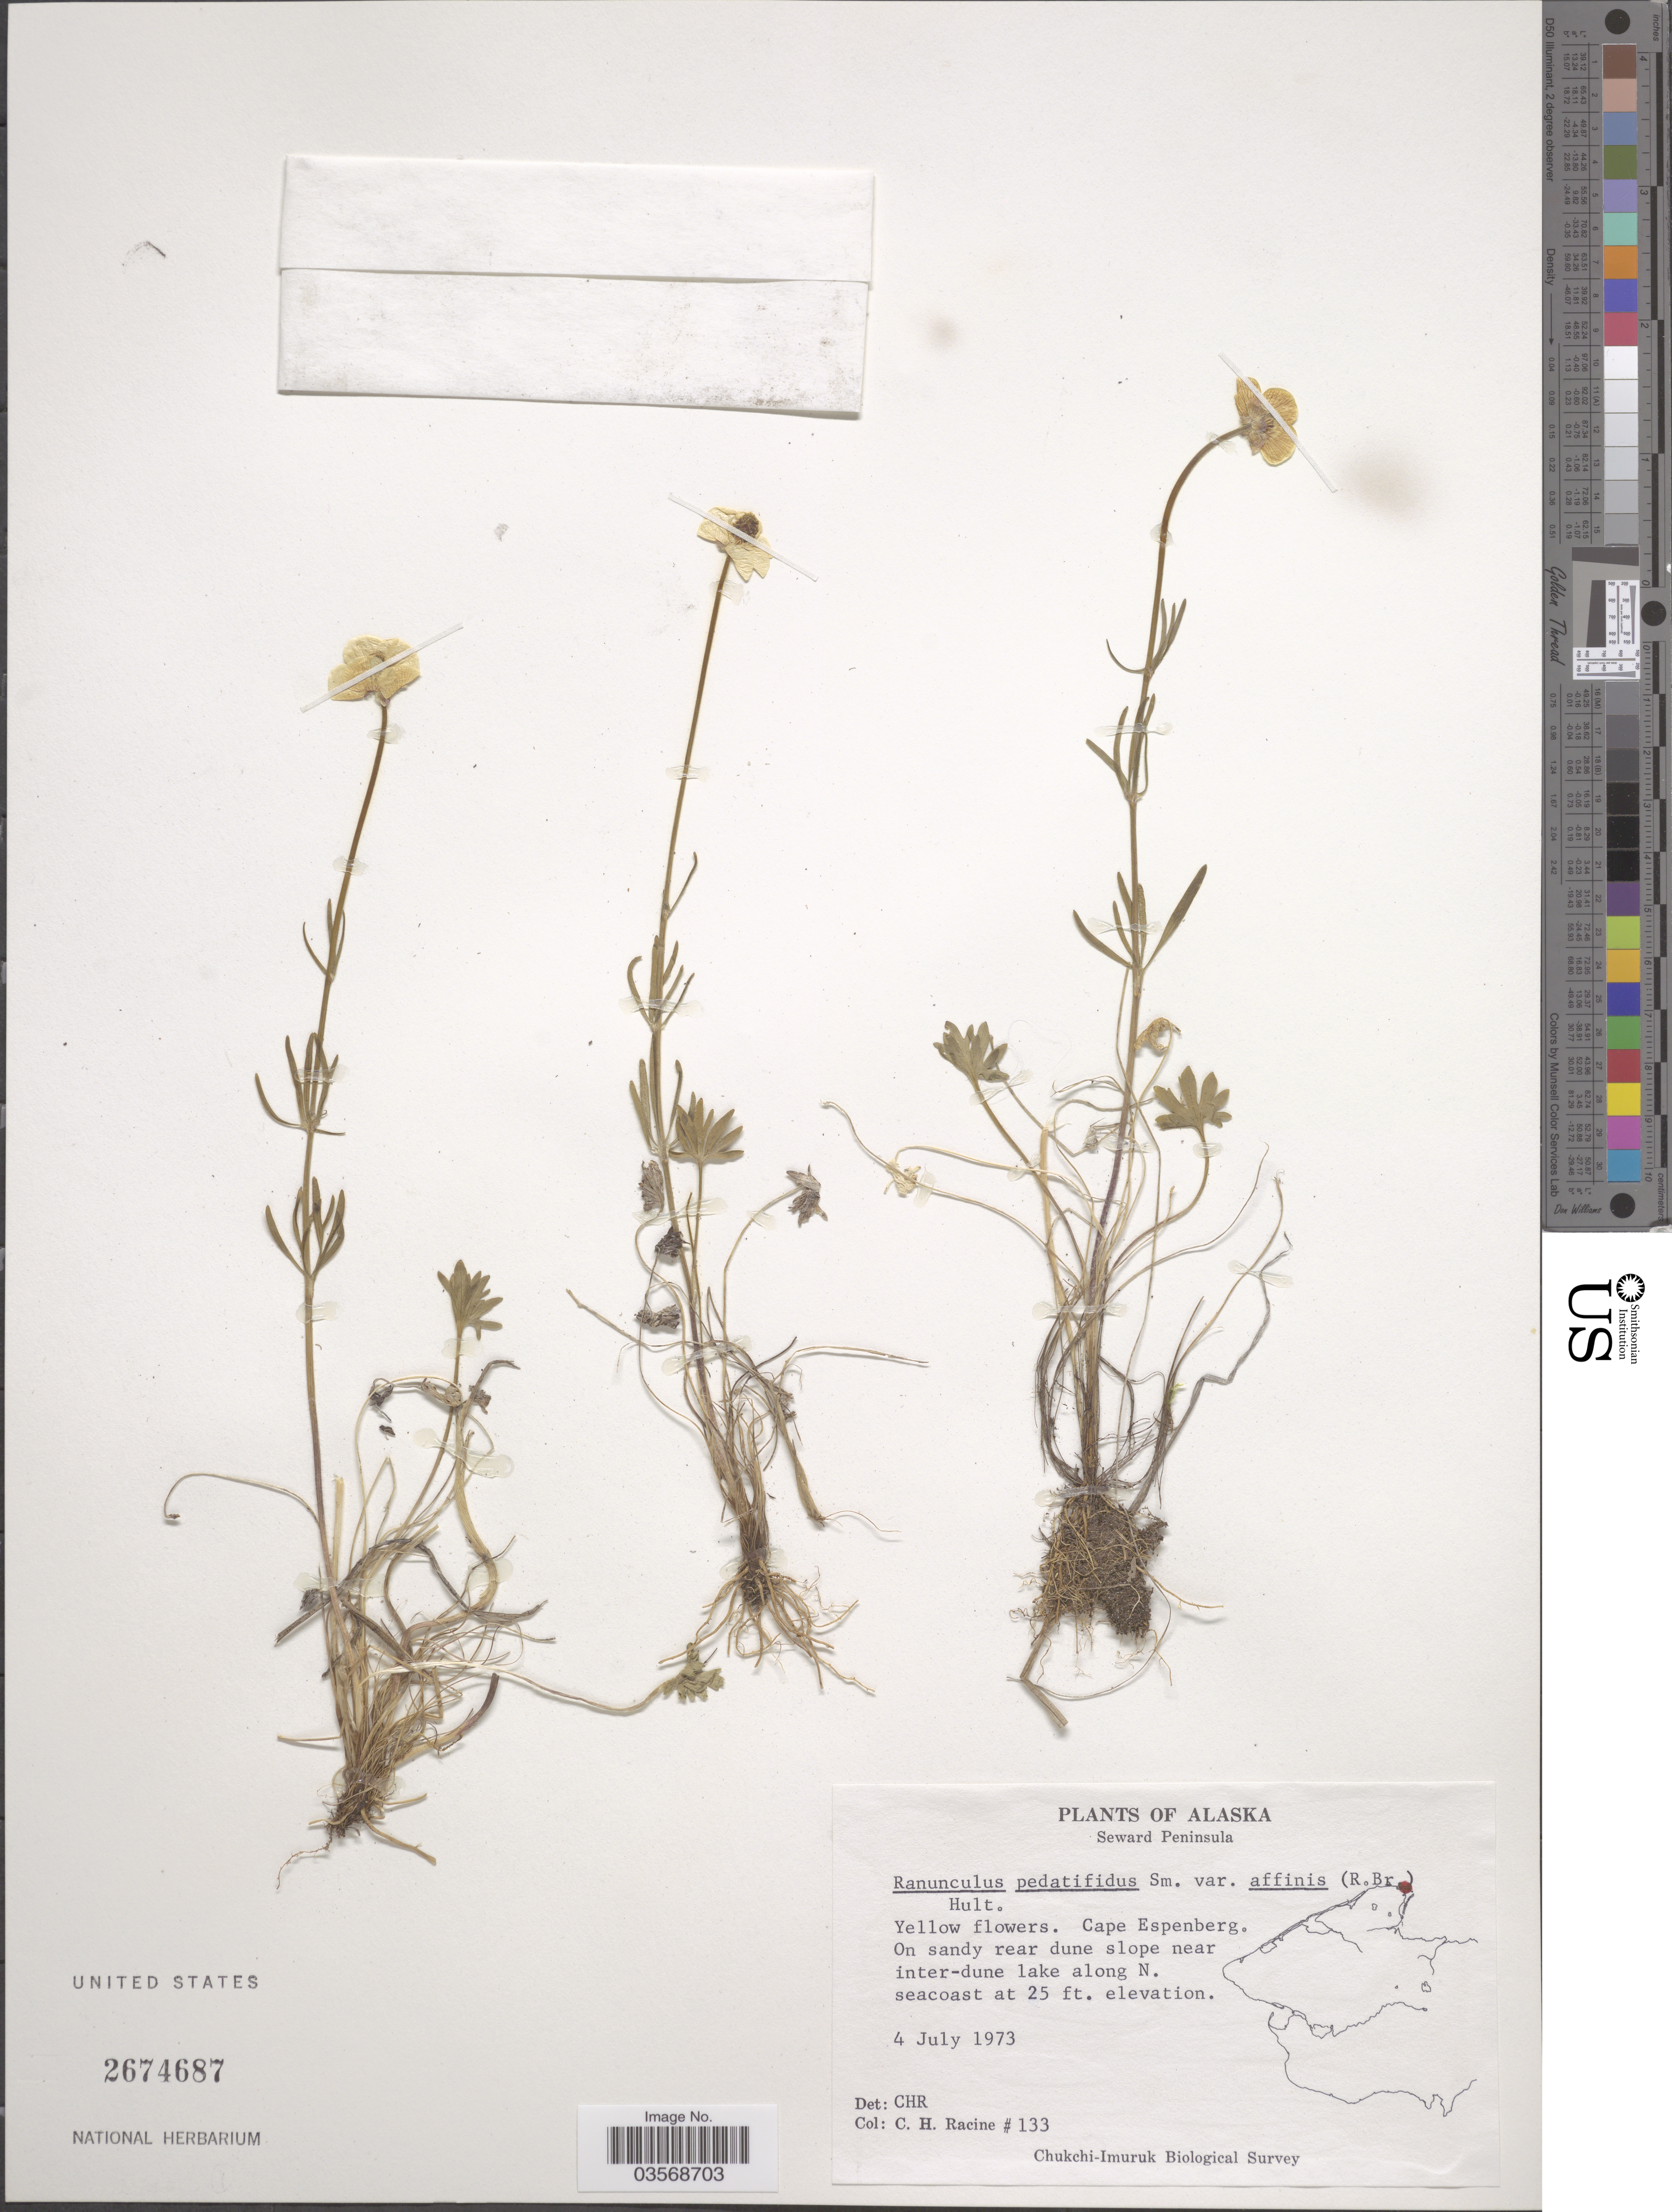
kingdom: Plantae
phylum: Tracheophyta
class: Magnoliopsida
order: Ranunculales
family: Ranunculaceae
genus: Ranunculus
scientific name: Ranunculus pedatifidus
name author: Sm.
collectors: C. Racine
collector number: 133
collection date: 1973-07-04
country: United States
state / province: Alaska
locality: Seward Peninsula. Cape Espenberg. On sandy rear dune slope near inter-dune lake along N. seacoast.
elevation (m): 8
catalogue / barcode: US 2674687